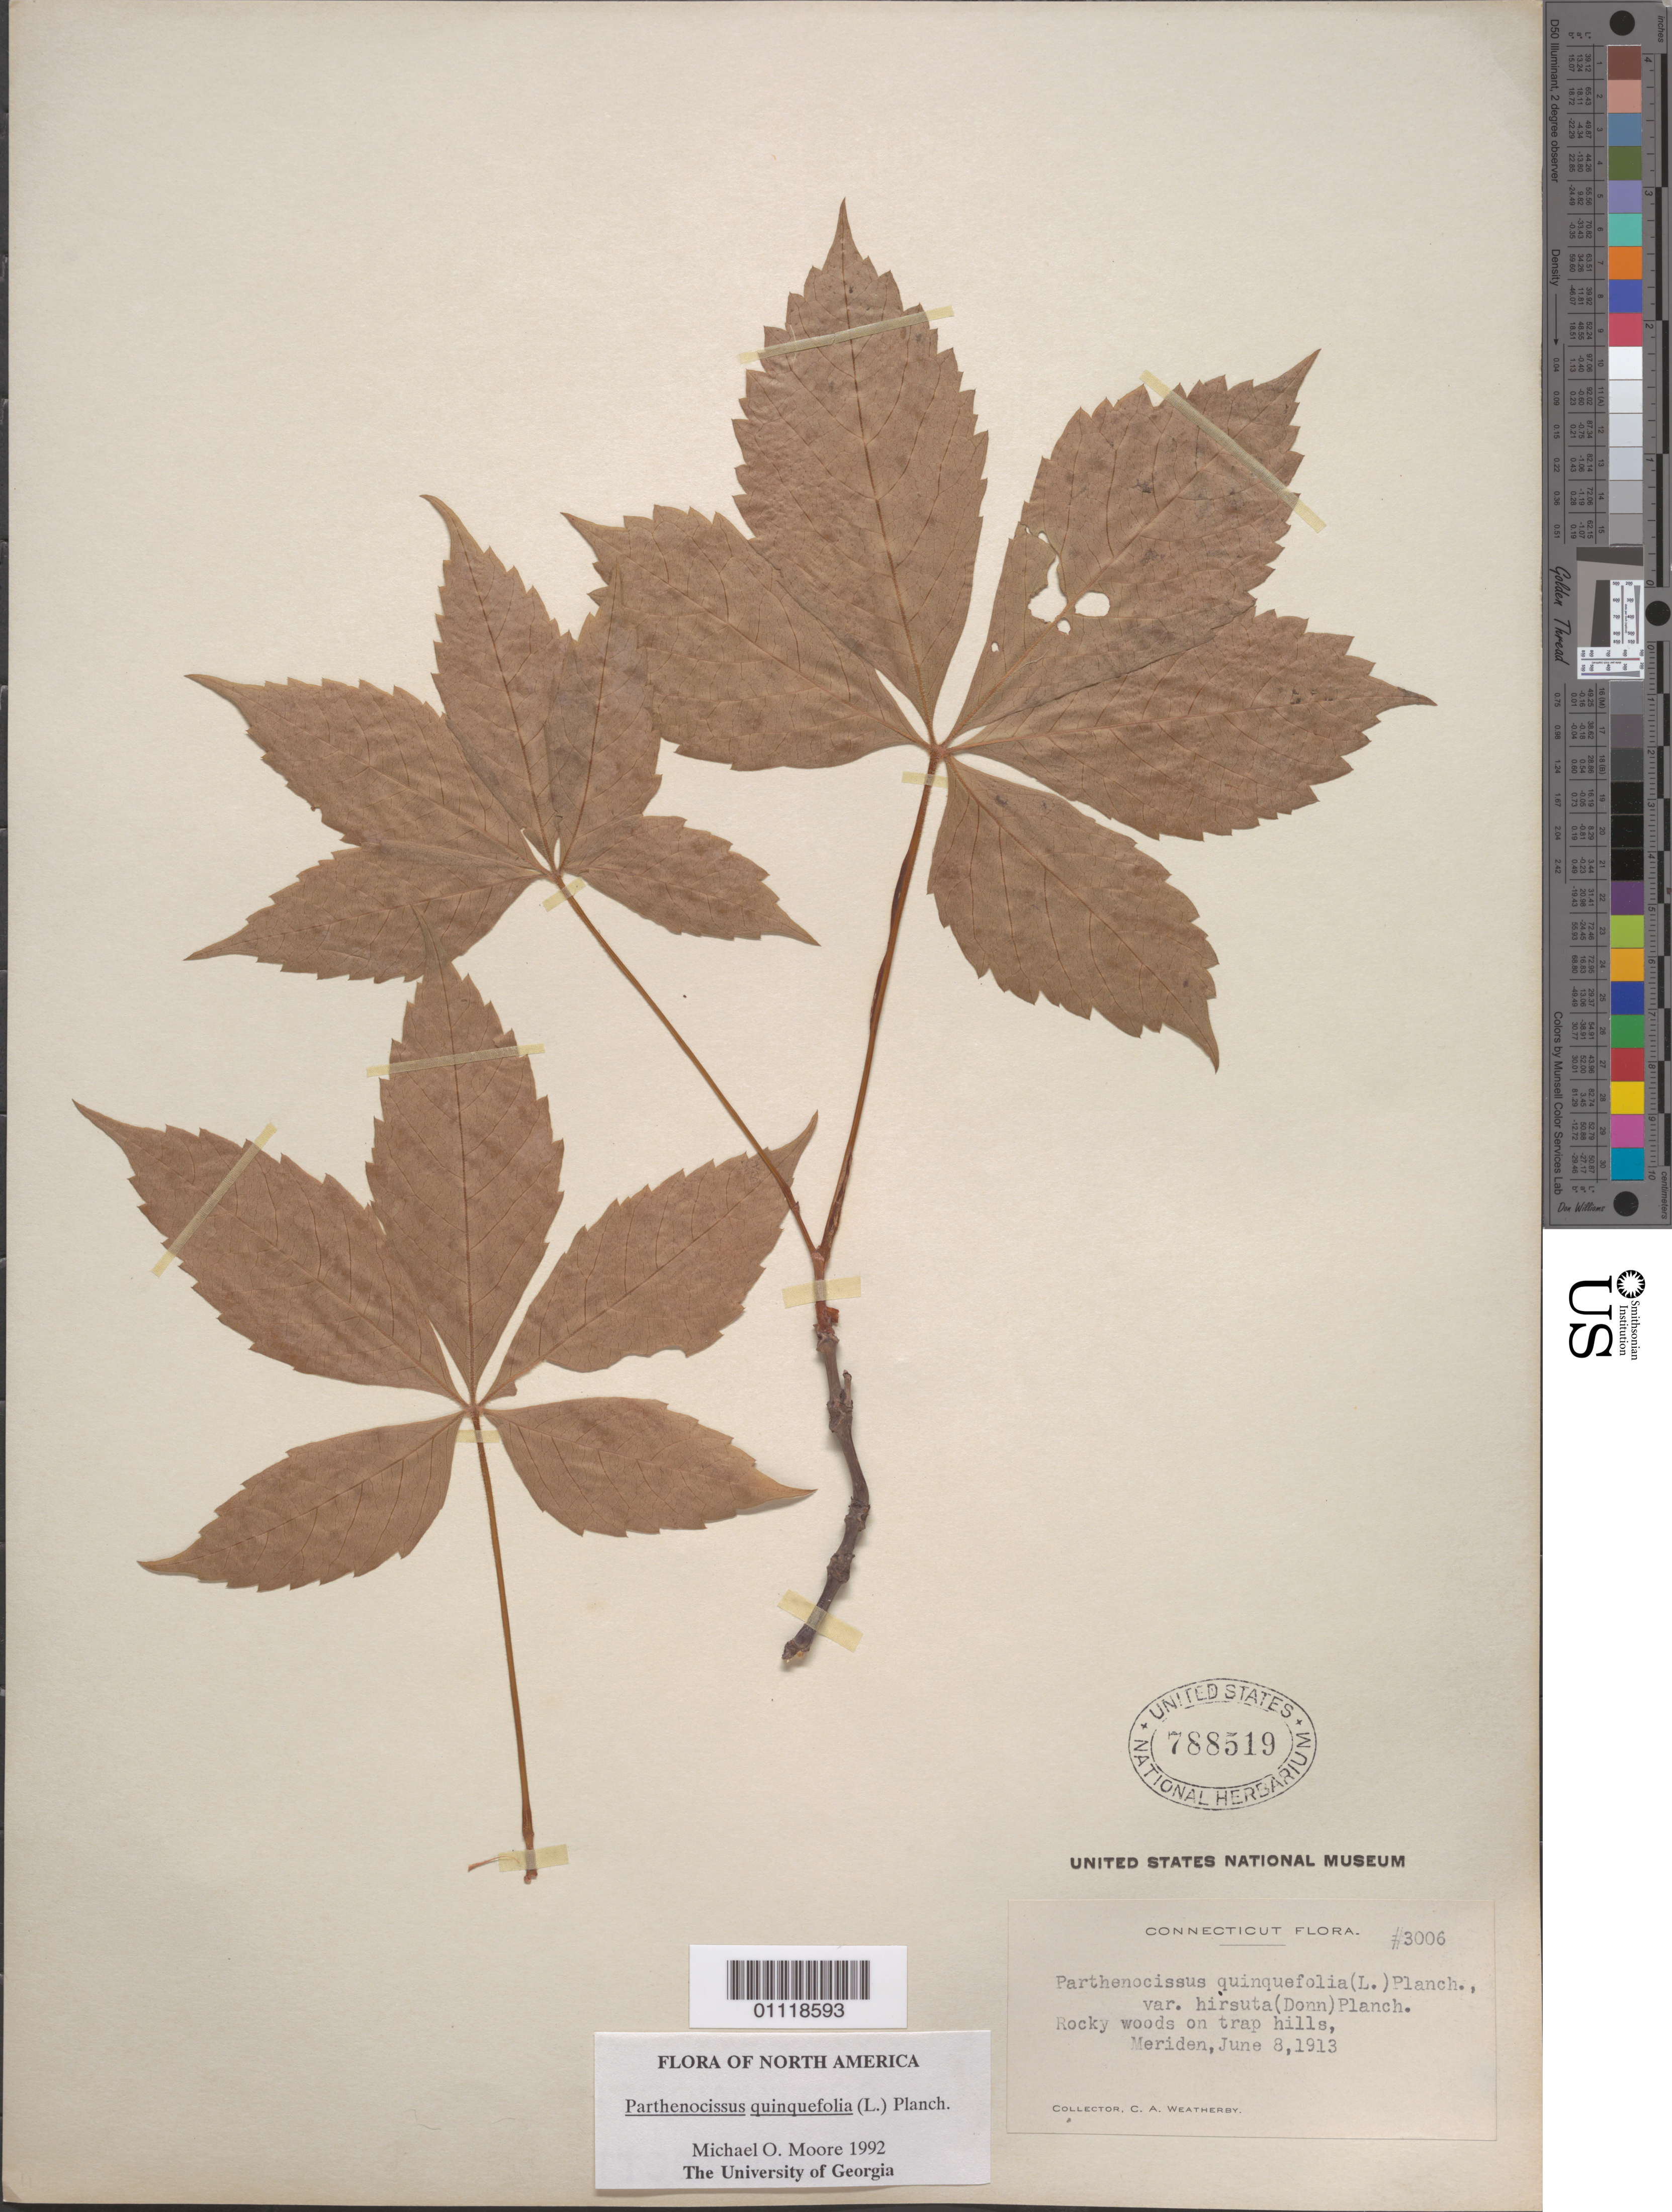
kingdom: Plantae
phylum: Tracheophyta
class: Magnoliopsida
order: Vitales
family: Vitaceae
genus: Parthenocissus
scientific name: Parthenocissus quinquefolia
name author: (L.) Planch.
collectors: C. A. Weatherby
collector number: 3006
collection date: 1913-06-08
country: United States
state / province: Connecticut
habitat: Rocky woods on trap hills.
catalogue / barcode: US 788519